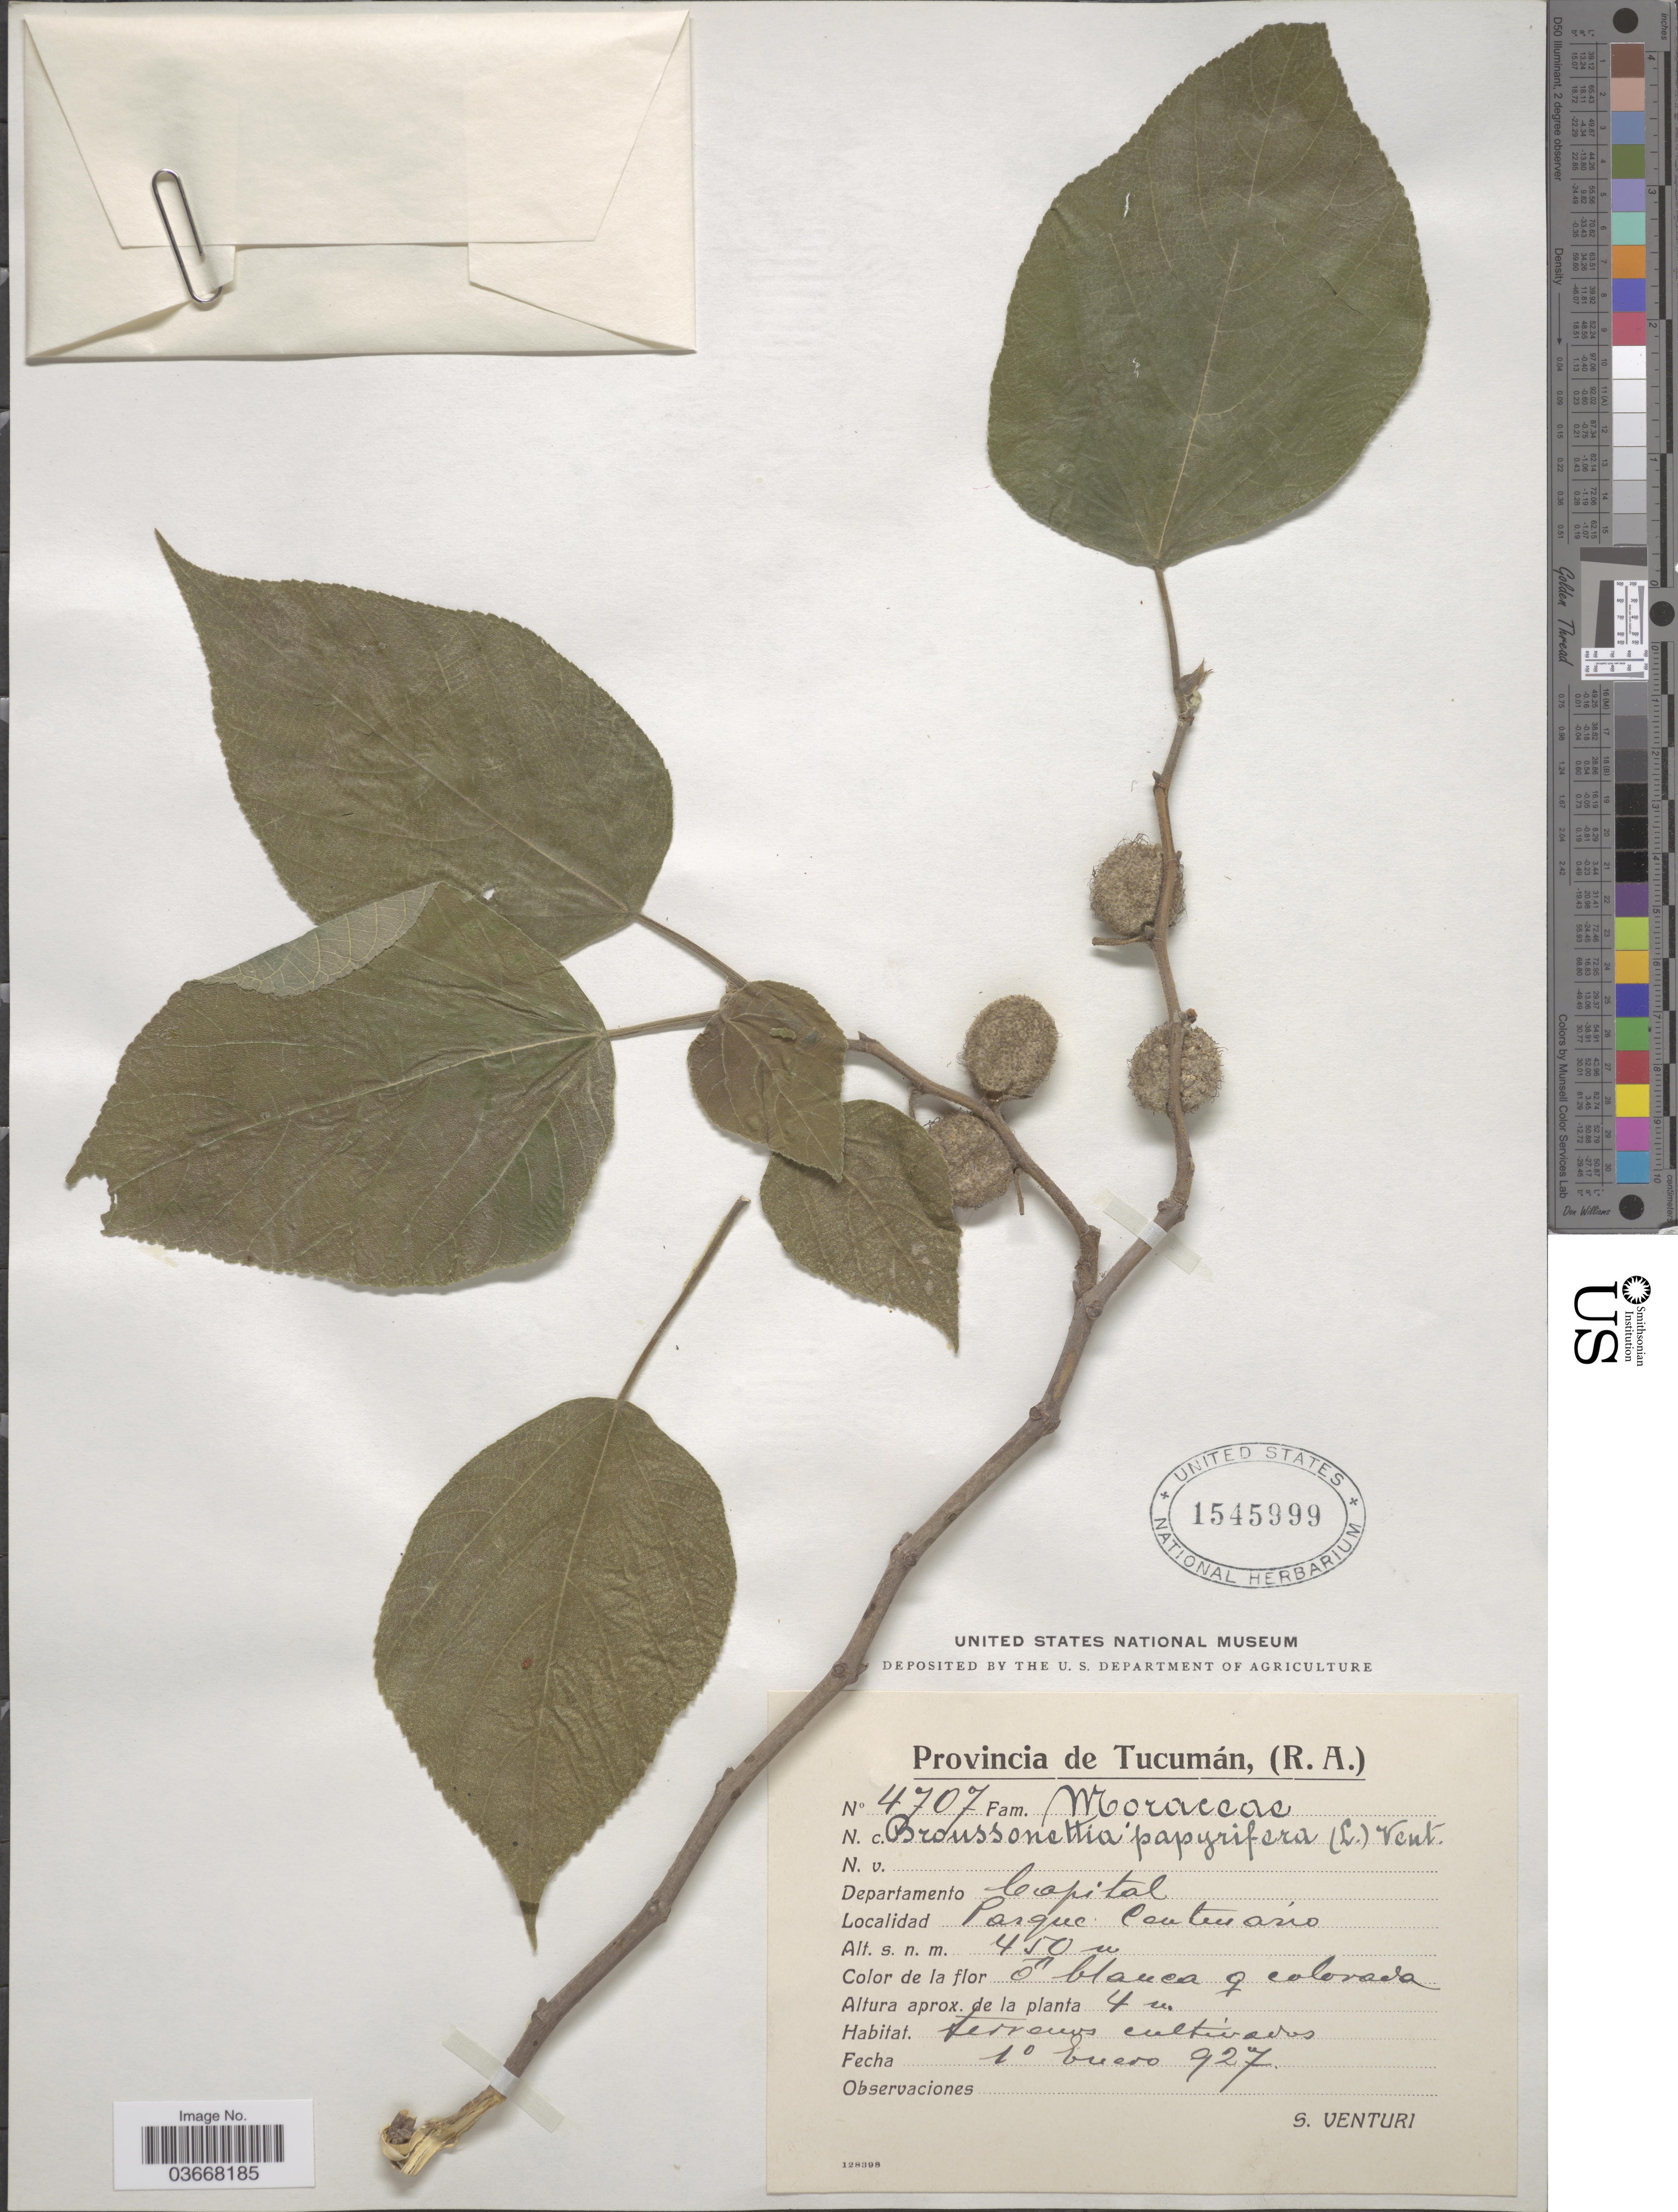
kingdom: Plantae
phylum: Tracheophyta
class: Magnoliopsida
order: Rosales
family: Moraceae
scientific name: Broussoneta papyrifera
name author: (L.) L'Hér. ex Vent.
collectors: S. Venturi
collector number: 4707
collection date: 1927-01-10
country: Argentina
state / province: Tucuman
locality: Departamento Capital. Parque Centenario.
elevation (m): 450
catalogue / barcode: US 1545999